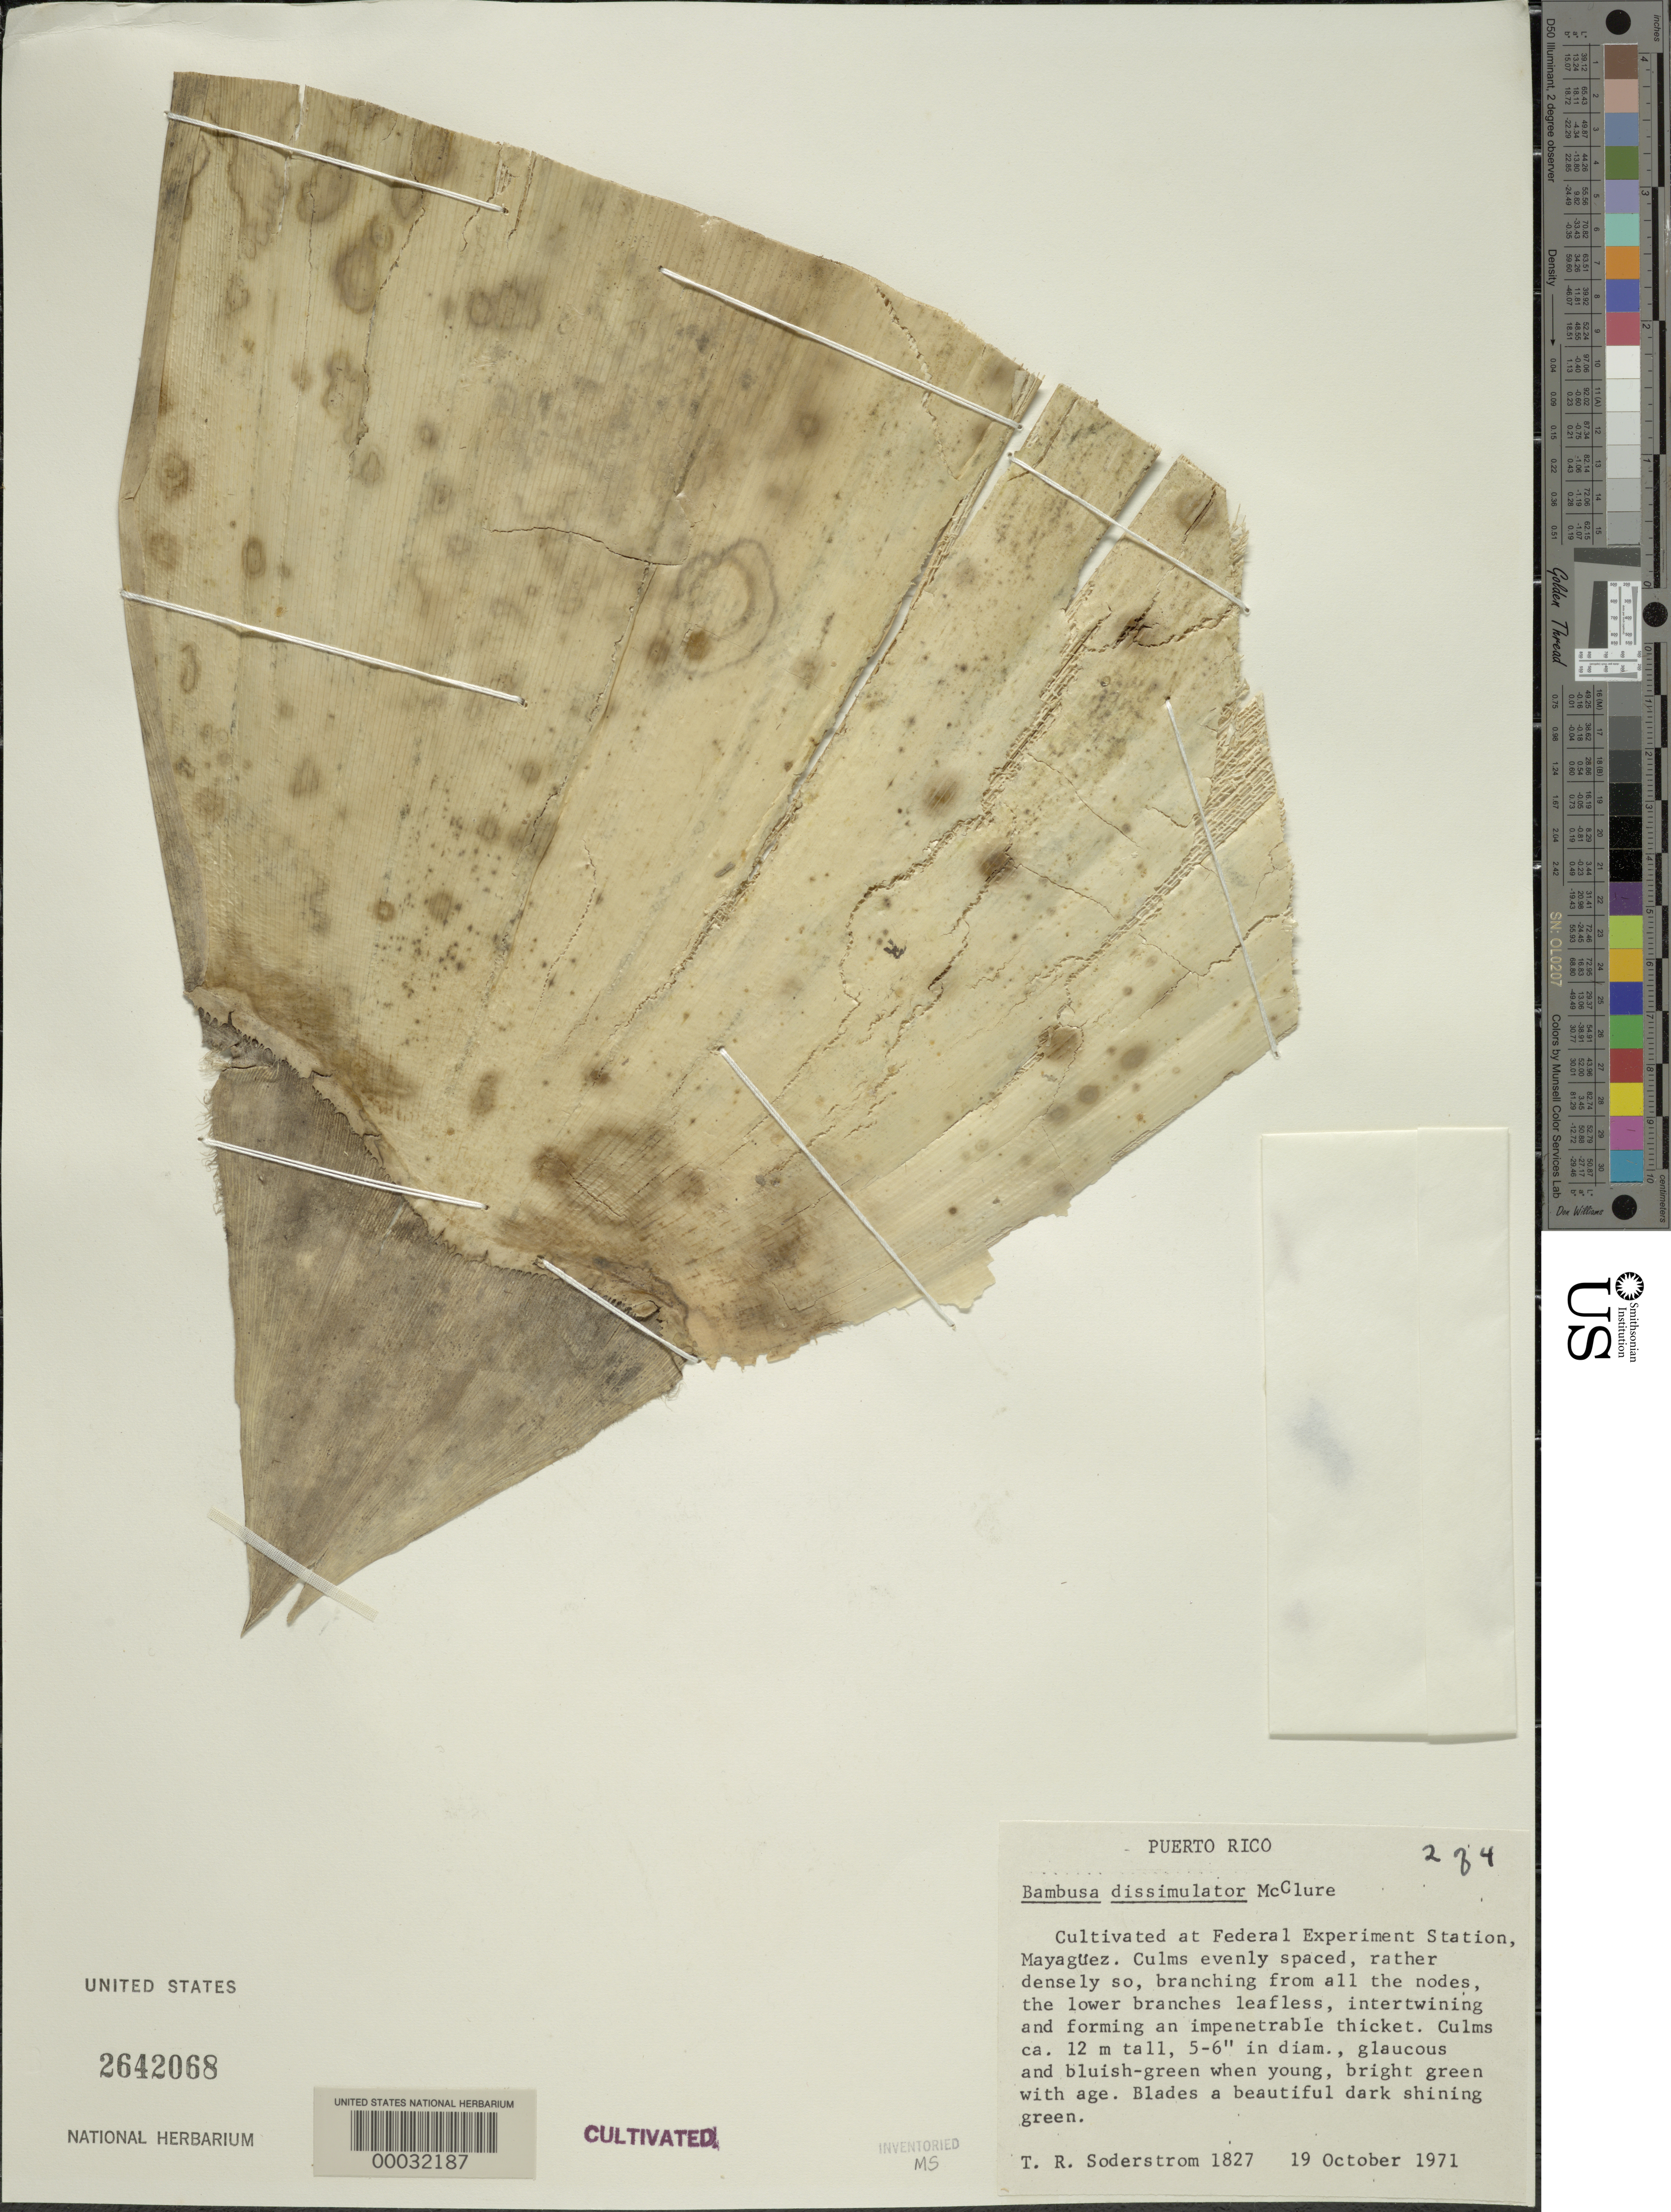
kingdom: Plantae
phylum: Tracheophyta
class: Liliopsida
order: Poales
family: Poaceae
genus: Bambusa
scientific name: Bambusa dissimulator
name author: McClure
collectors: T. R. Soderstrom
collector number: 1827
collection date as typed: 19 Oct 1971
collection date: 1971-10-19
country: Puerto Rico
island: Greater Antilles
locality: Federal experimental station-mayaguez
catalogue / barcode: US 2642068